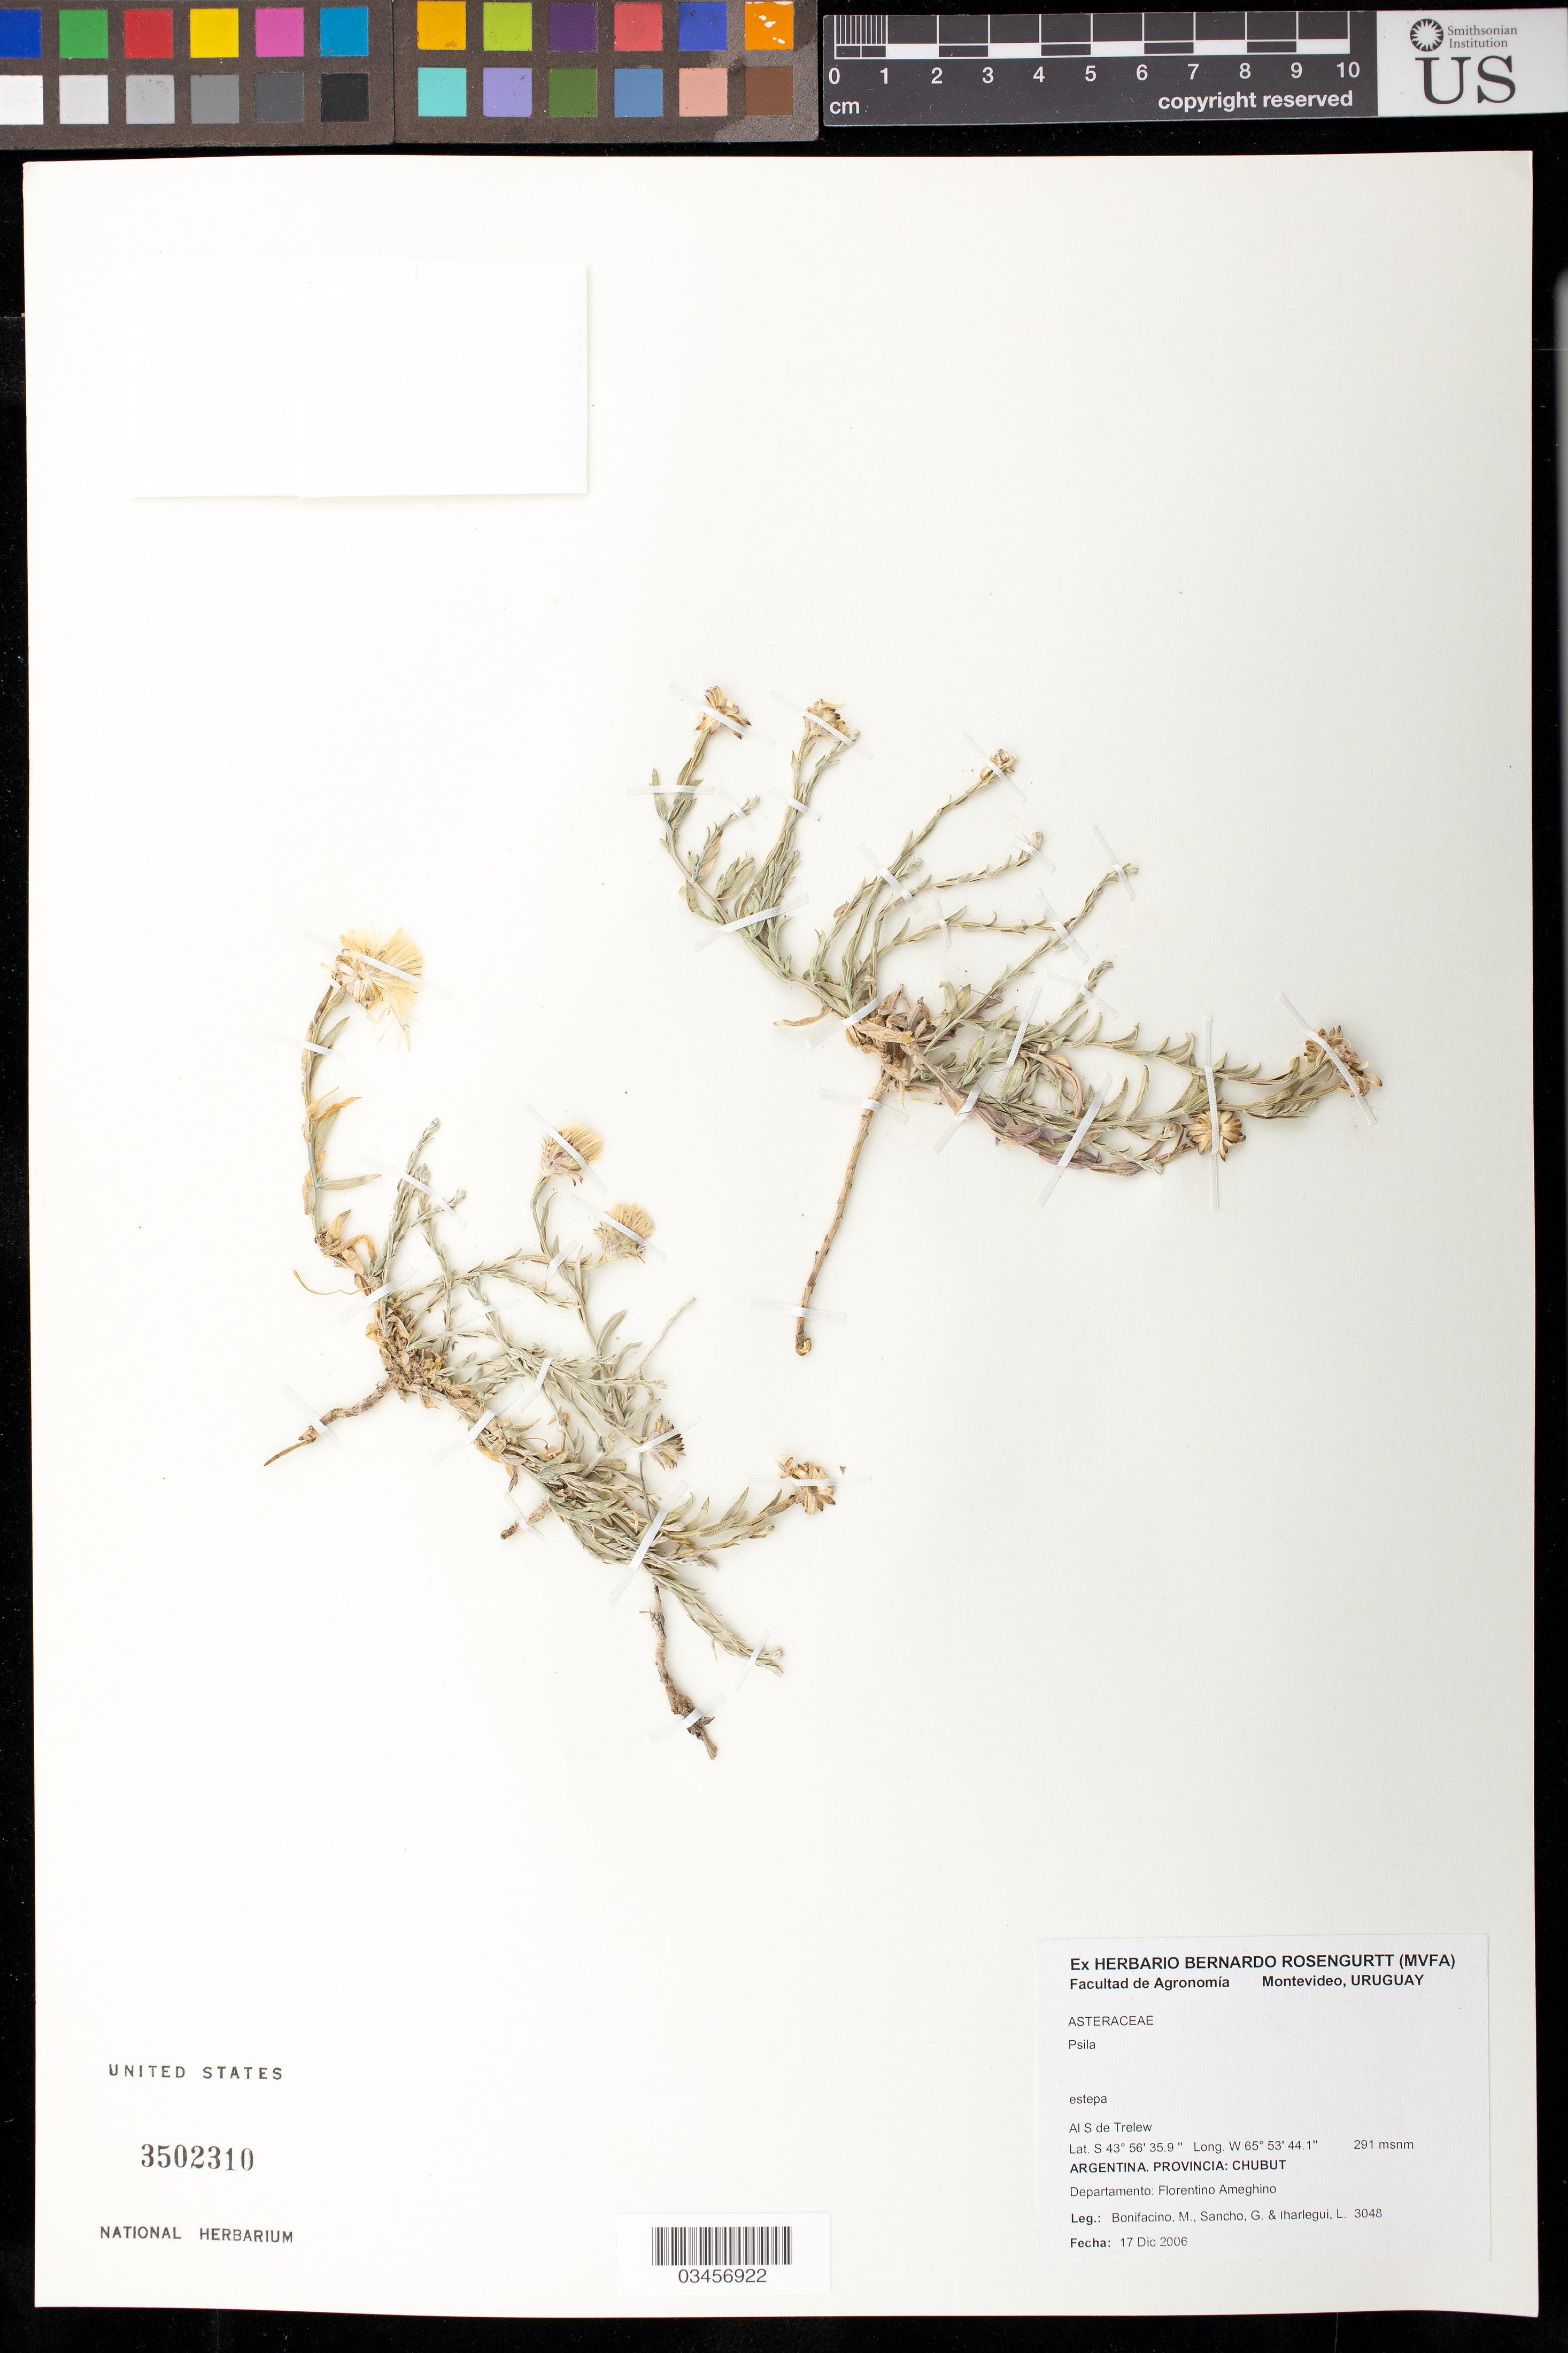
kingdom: Plantae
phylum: Tracheophyta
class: Magnoliopsida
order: Asterales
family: Asteraceae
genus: Psila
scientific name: Psila sp.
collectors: M. Bonifacino, G. Sancho & L. Iharlegui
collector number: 3048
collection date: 2006-12-17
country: Argentina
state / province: Chubut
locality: Departamento Florentino Ameghino. Al S de Trelew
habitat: Estepa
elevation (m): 291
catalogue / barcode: US 3502310